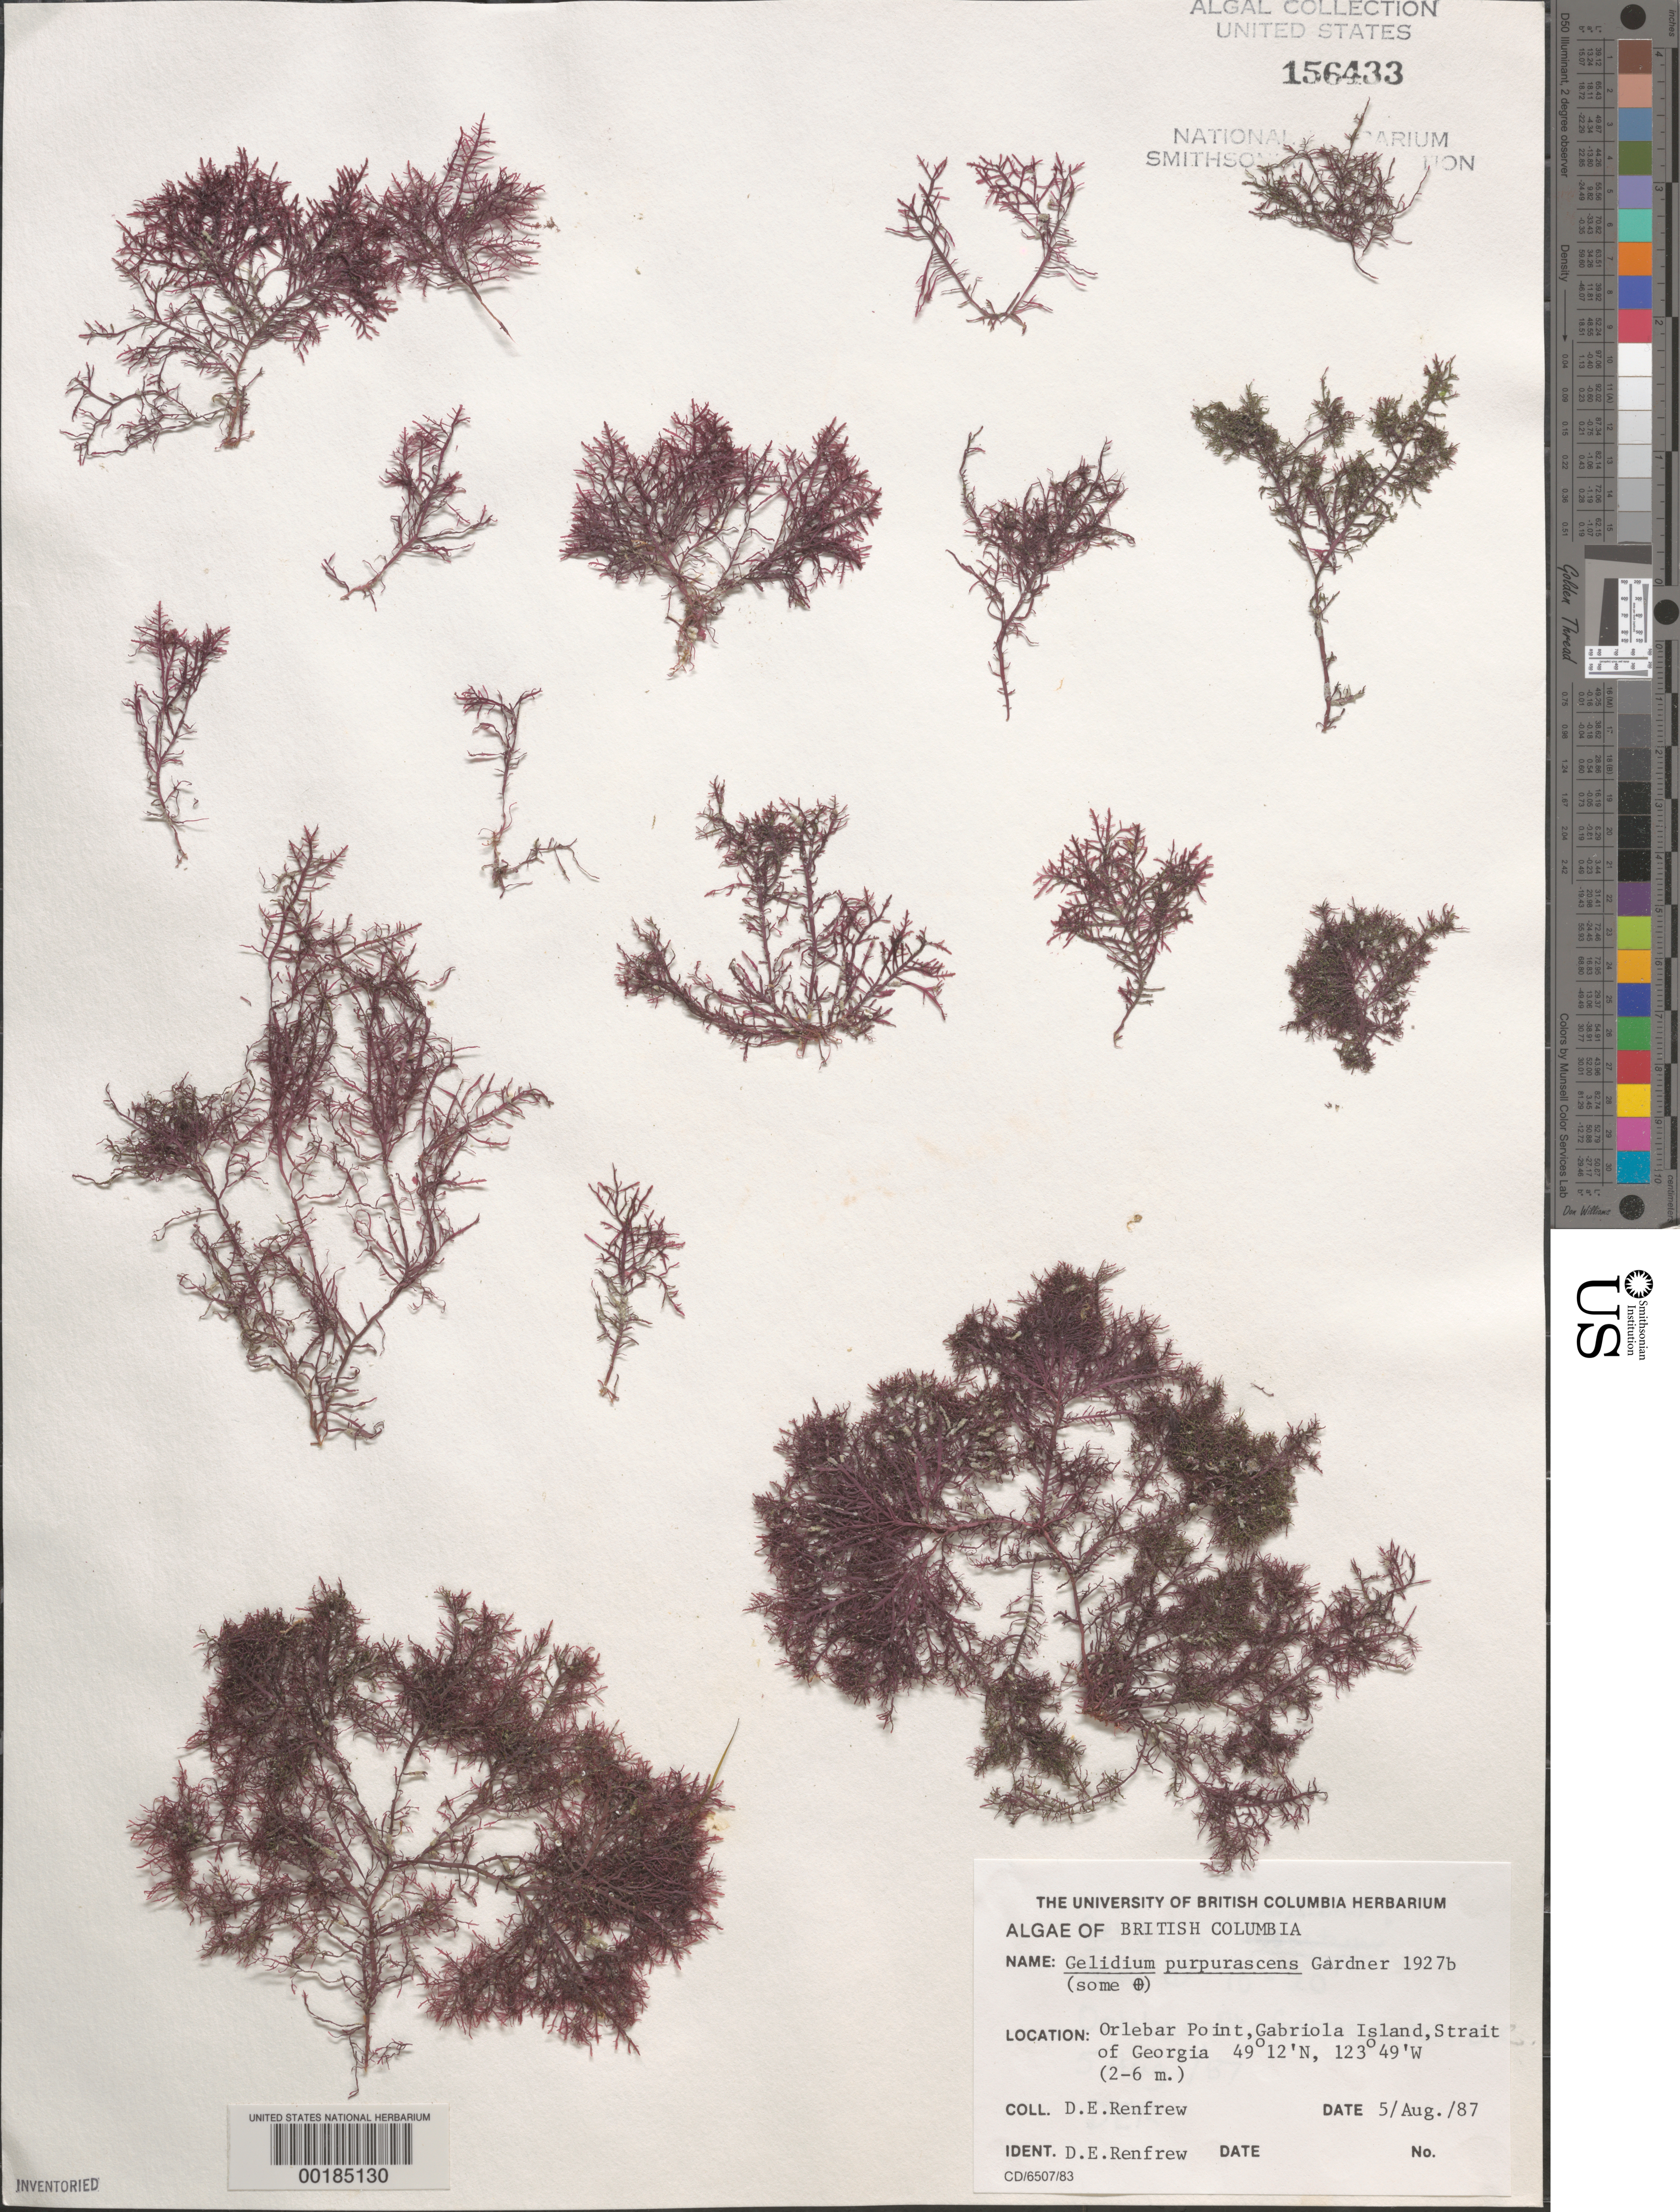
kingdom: Plantae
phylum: Rhodophyta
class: Florideophyceae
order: Gelidiales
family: Gelidiaceae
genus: Gelidium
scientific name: Gelidium purpurascens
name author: N.L. Gardner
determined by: Renfrew, D. E.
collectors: D. Renfrew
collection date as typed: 05 Aug 1987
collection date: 1987-08-05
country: Canada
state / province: British Columbia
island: Gabriola Island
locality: Orlebar Point, Strait of Georgia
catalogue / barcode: US 156433